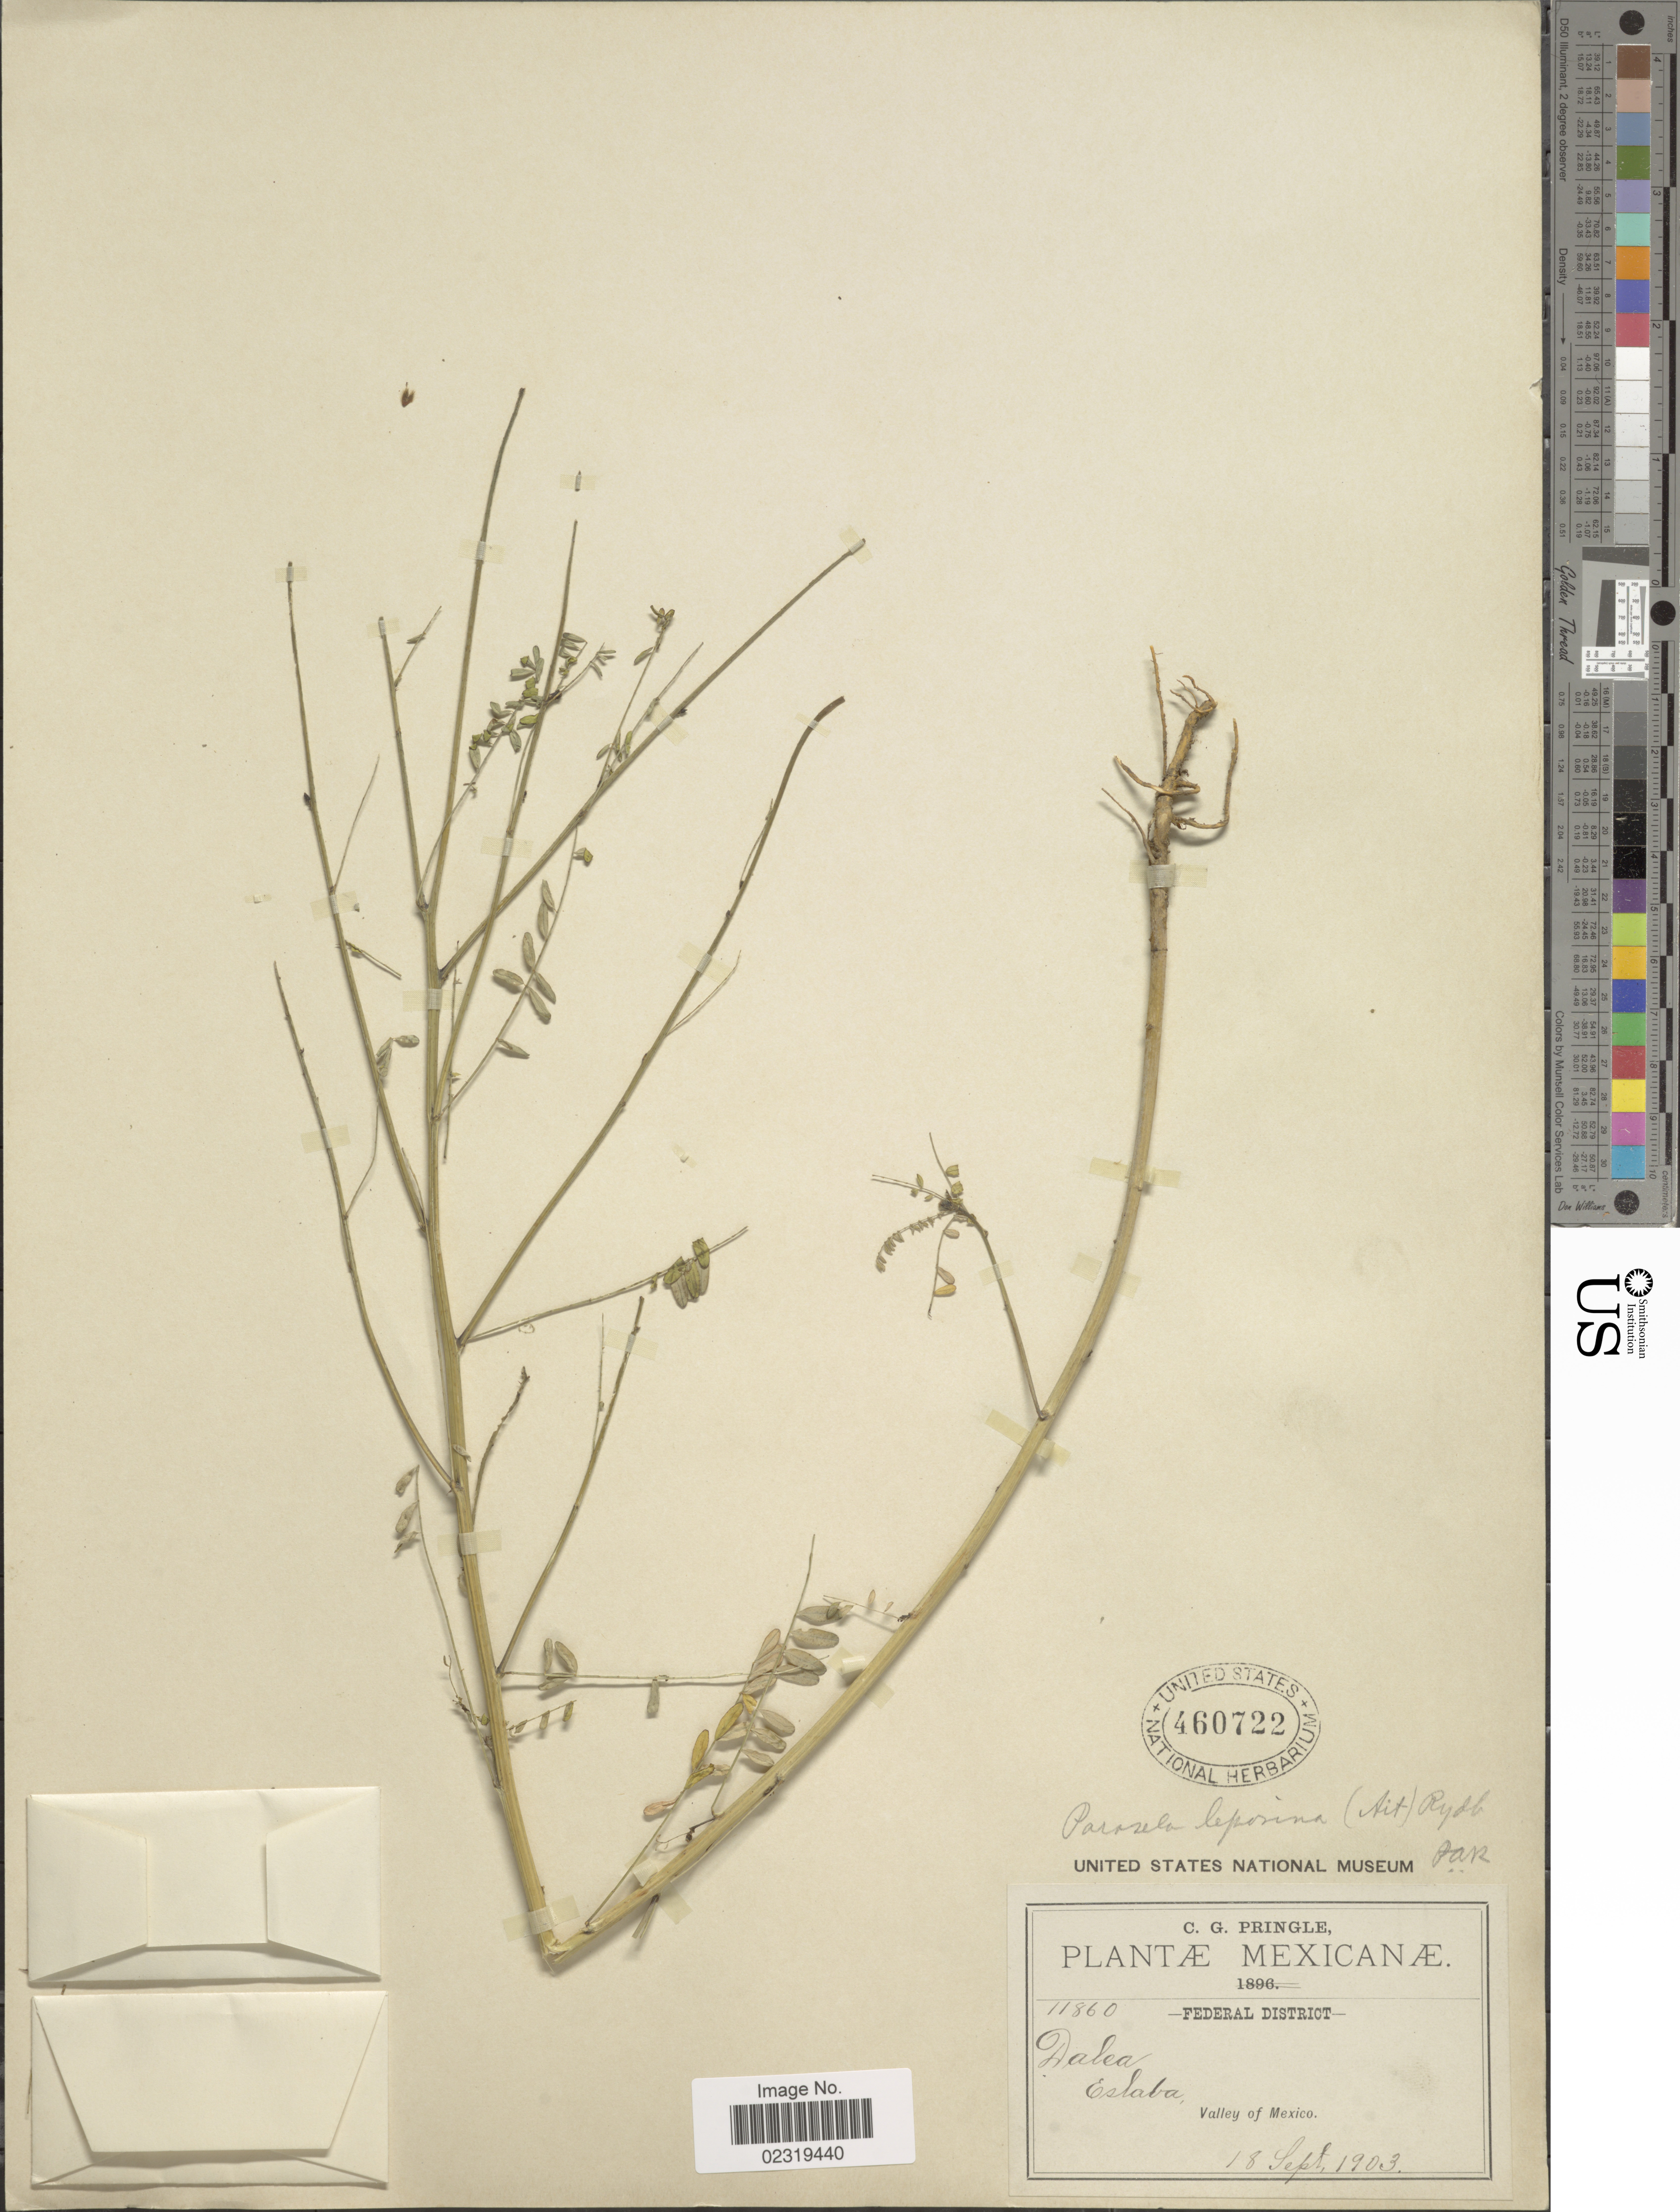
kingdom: Plantae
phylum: Tracheophyta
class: Magnoliopsida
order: Fabales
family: Fabaceae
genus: Dalea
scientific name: Dalea leporina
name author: (Aiton) Bullock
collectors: C. G. Pringle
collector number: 11860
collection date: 1903-09-18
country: Mexico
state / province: Distrito Federal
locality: Federal District, Eslaba, valley of Mexico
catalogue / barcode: US 460722